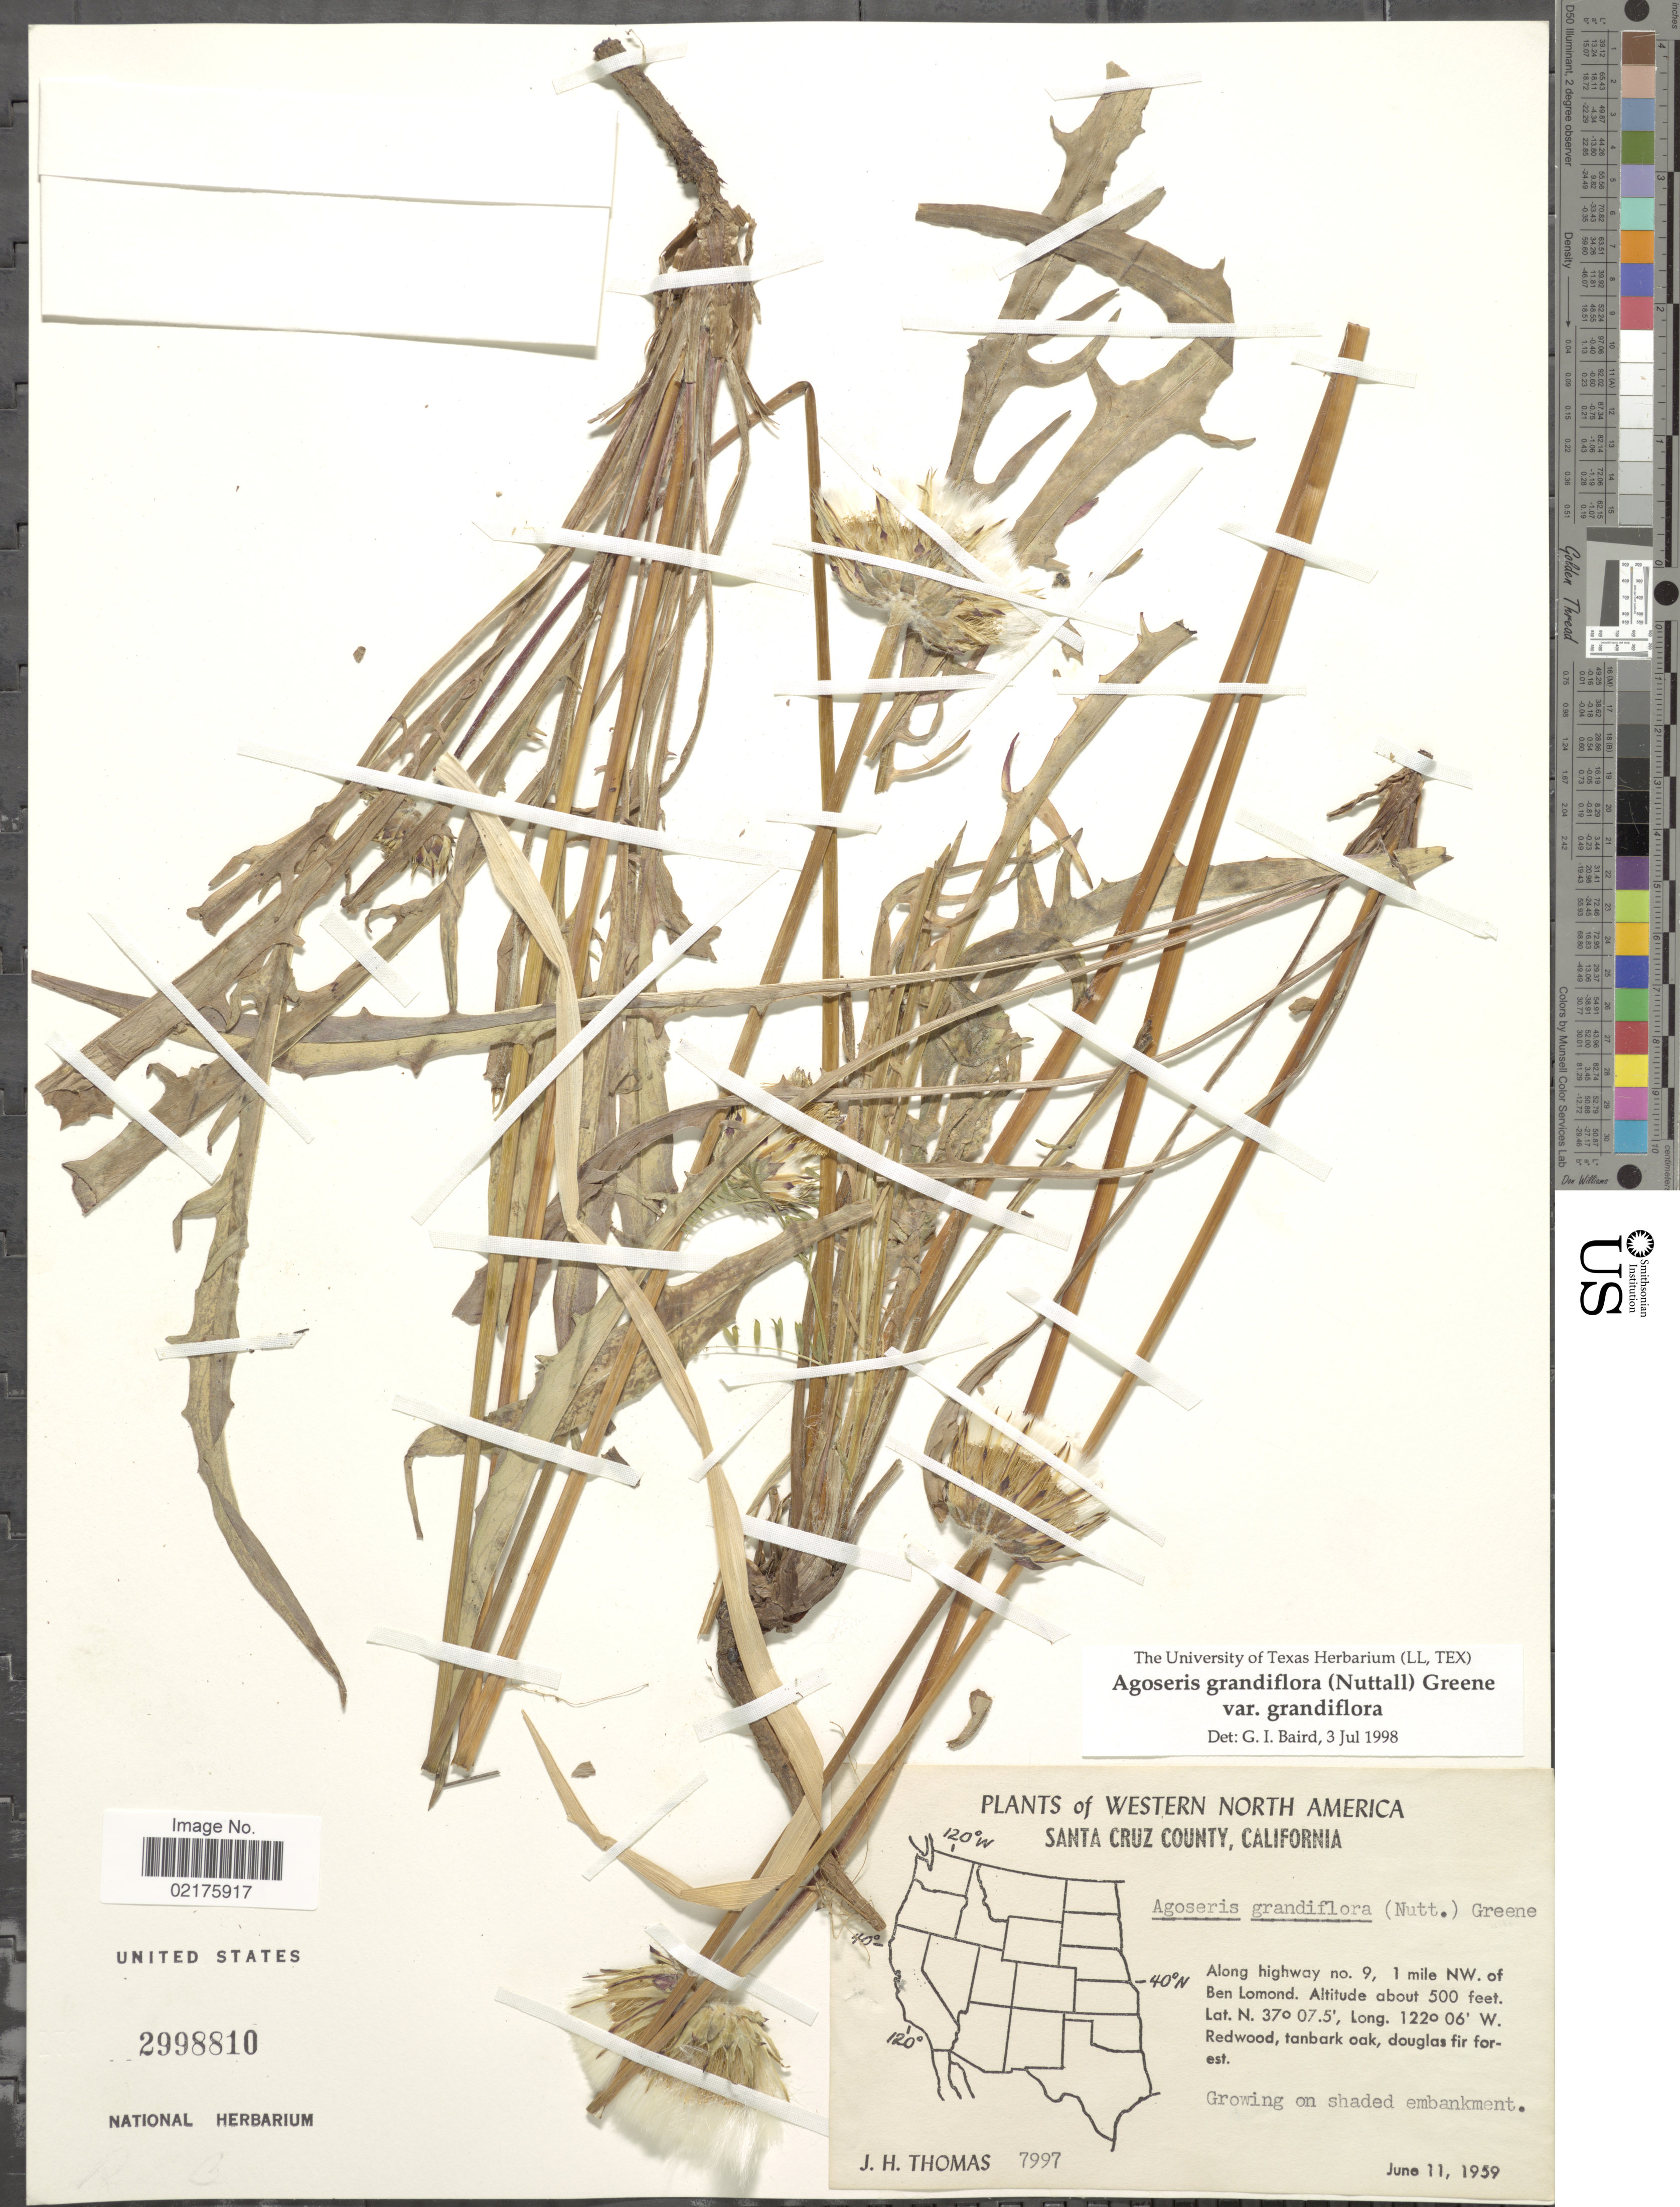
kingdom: Plantae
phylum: Tracheophyta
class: Magnoliopsida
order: Asterales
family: Asteraceae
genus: Agoseris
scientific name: Agoseris grandiflora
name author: (Nutt.) Greene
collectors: J. H. Thomas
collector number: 7997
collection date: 1959-06-11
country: United States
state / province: California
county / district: Santa Cruz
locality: Western North America, Santa Cruz County, Along highway no.9, 1 mile NW of Ben Lomond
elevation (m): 152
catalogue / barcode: US 2998810